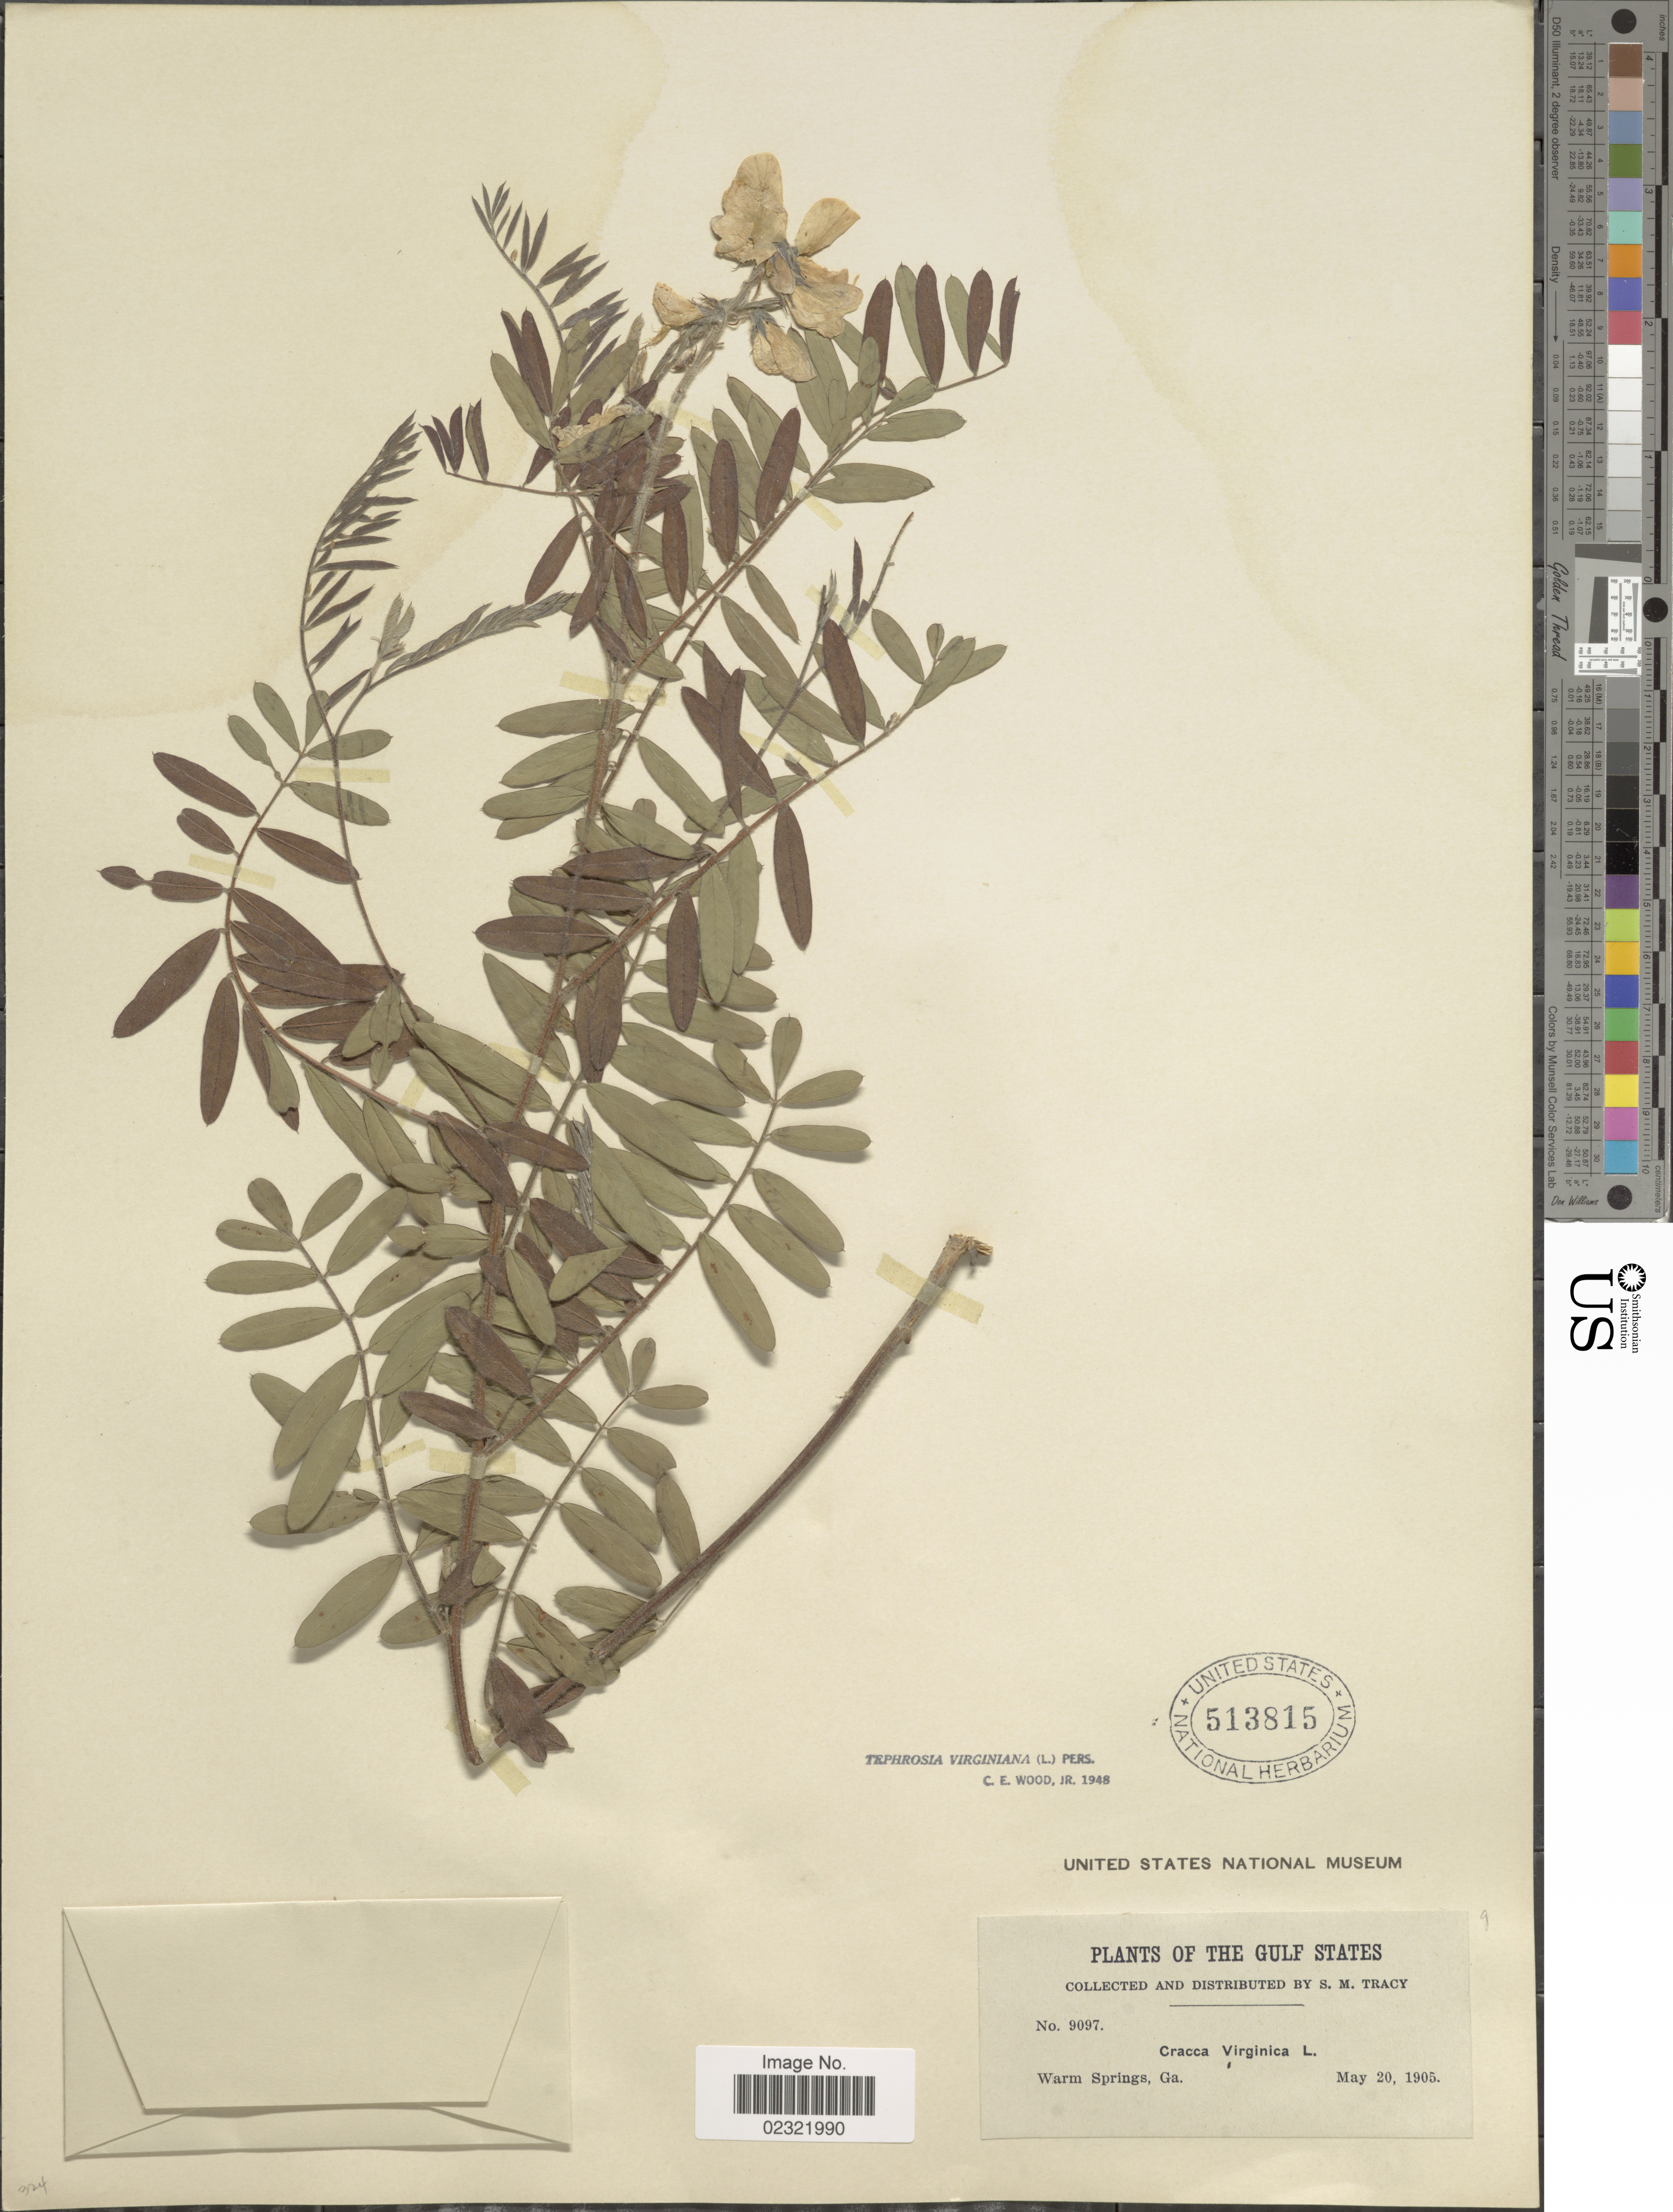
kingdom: Plantae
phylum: Tracheophyta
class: Magnoliopsida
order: Fabales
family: Fabaceae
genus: Tephrosia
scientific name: Tephrosia virginiana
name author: (L.) Pers.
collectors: S. M. Tracy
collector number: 9097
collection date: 1905-05-20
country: United States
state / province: Georgia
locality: The Gulf States, Warm Springs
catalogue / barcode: US 513815